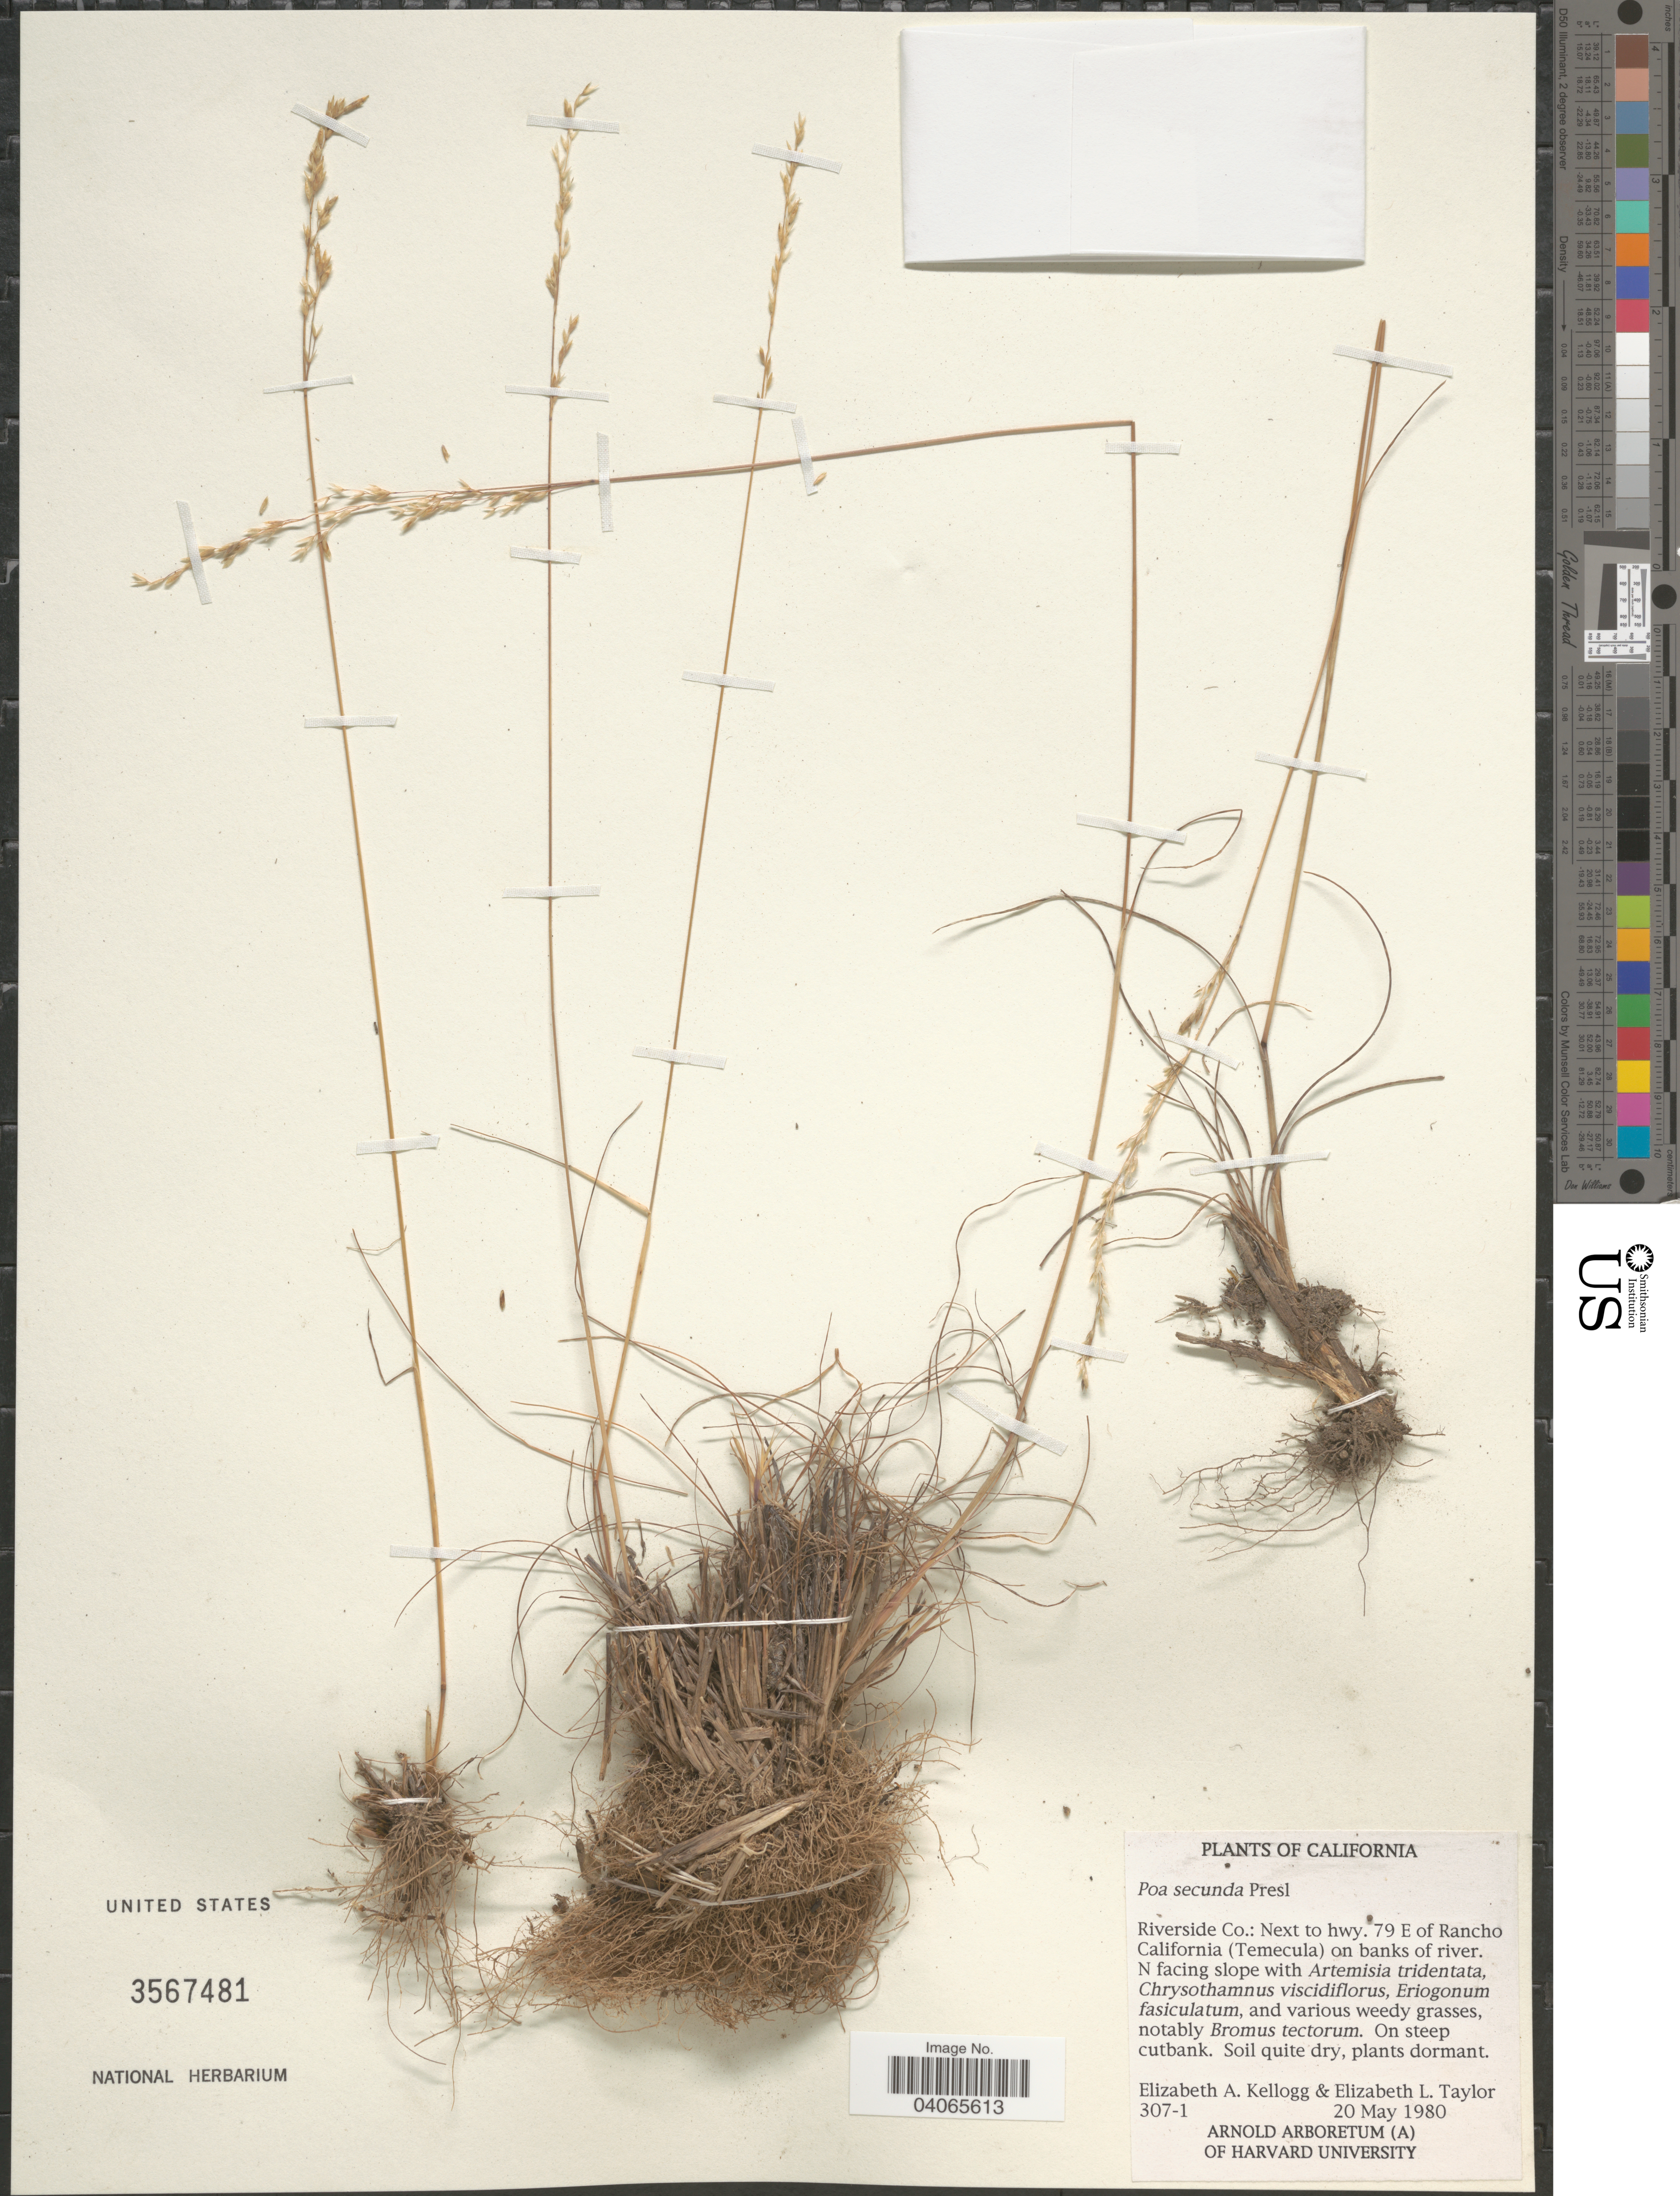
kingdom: Plantae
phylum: Tracheophyta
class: Liliopsida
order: Poales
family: Poaceae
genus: Poa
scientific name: Poa secunda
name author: J. Presl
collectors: E. A. Kellogg & E. L. Taylor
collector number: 307-1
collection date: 1980-05-20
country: United States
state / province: California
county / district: Riverside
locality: Riverside Co.: Next to hwy. 79 E of Rancho California (Temecula) on banks of river. N facing slope.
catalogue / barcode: US 3567481